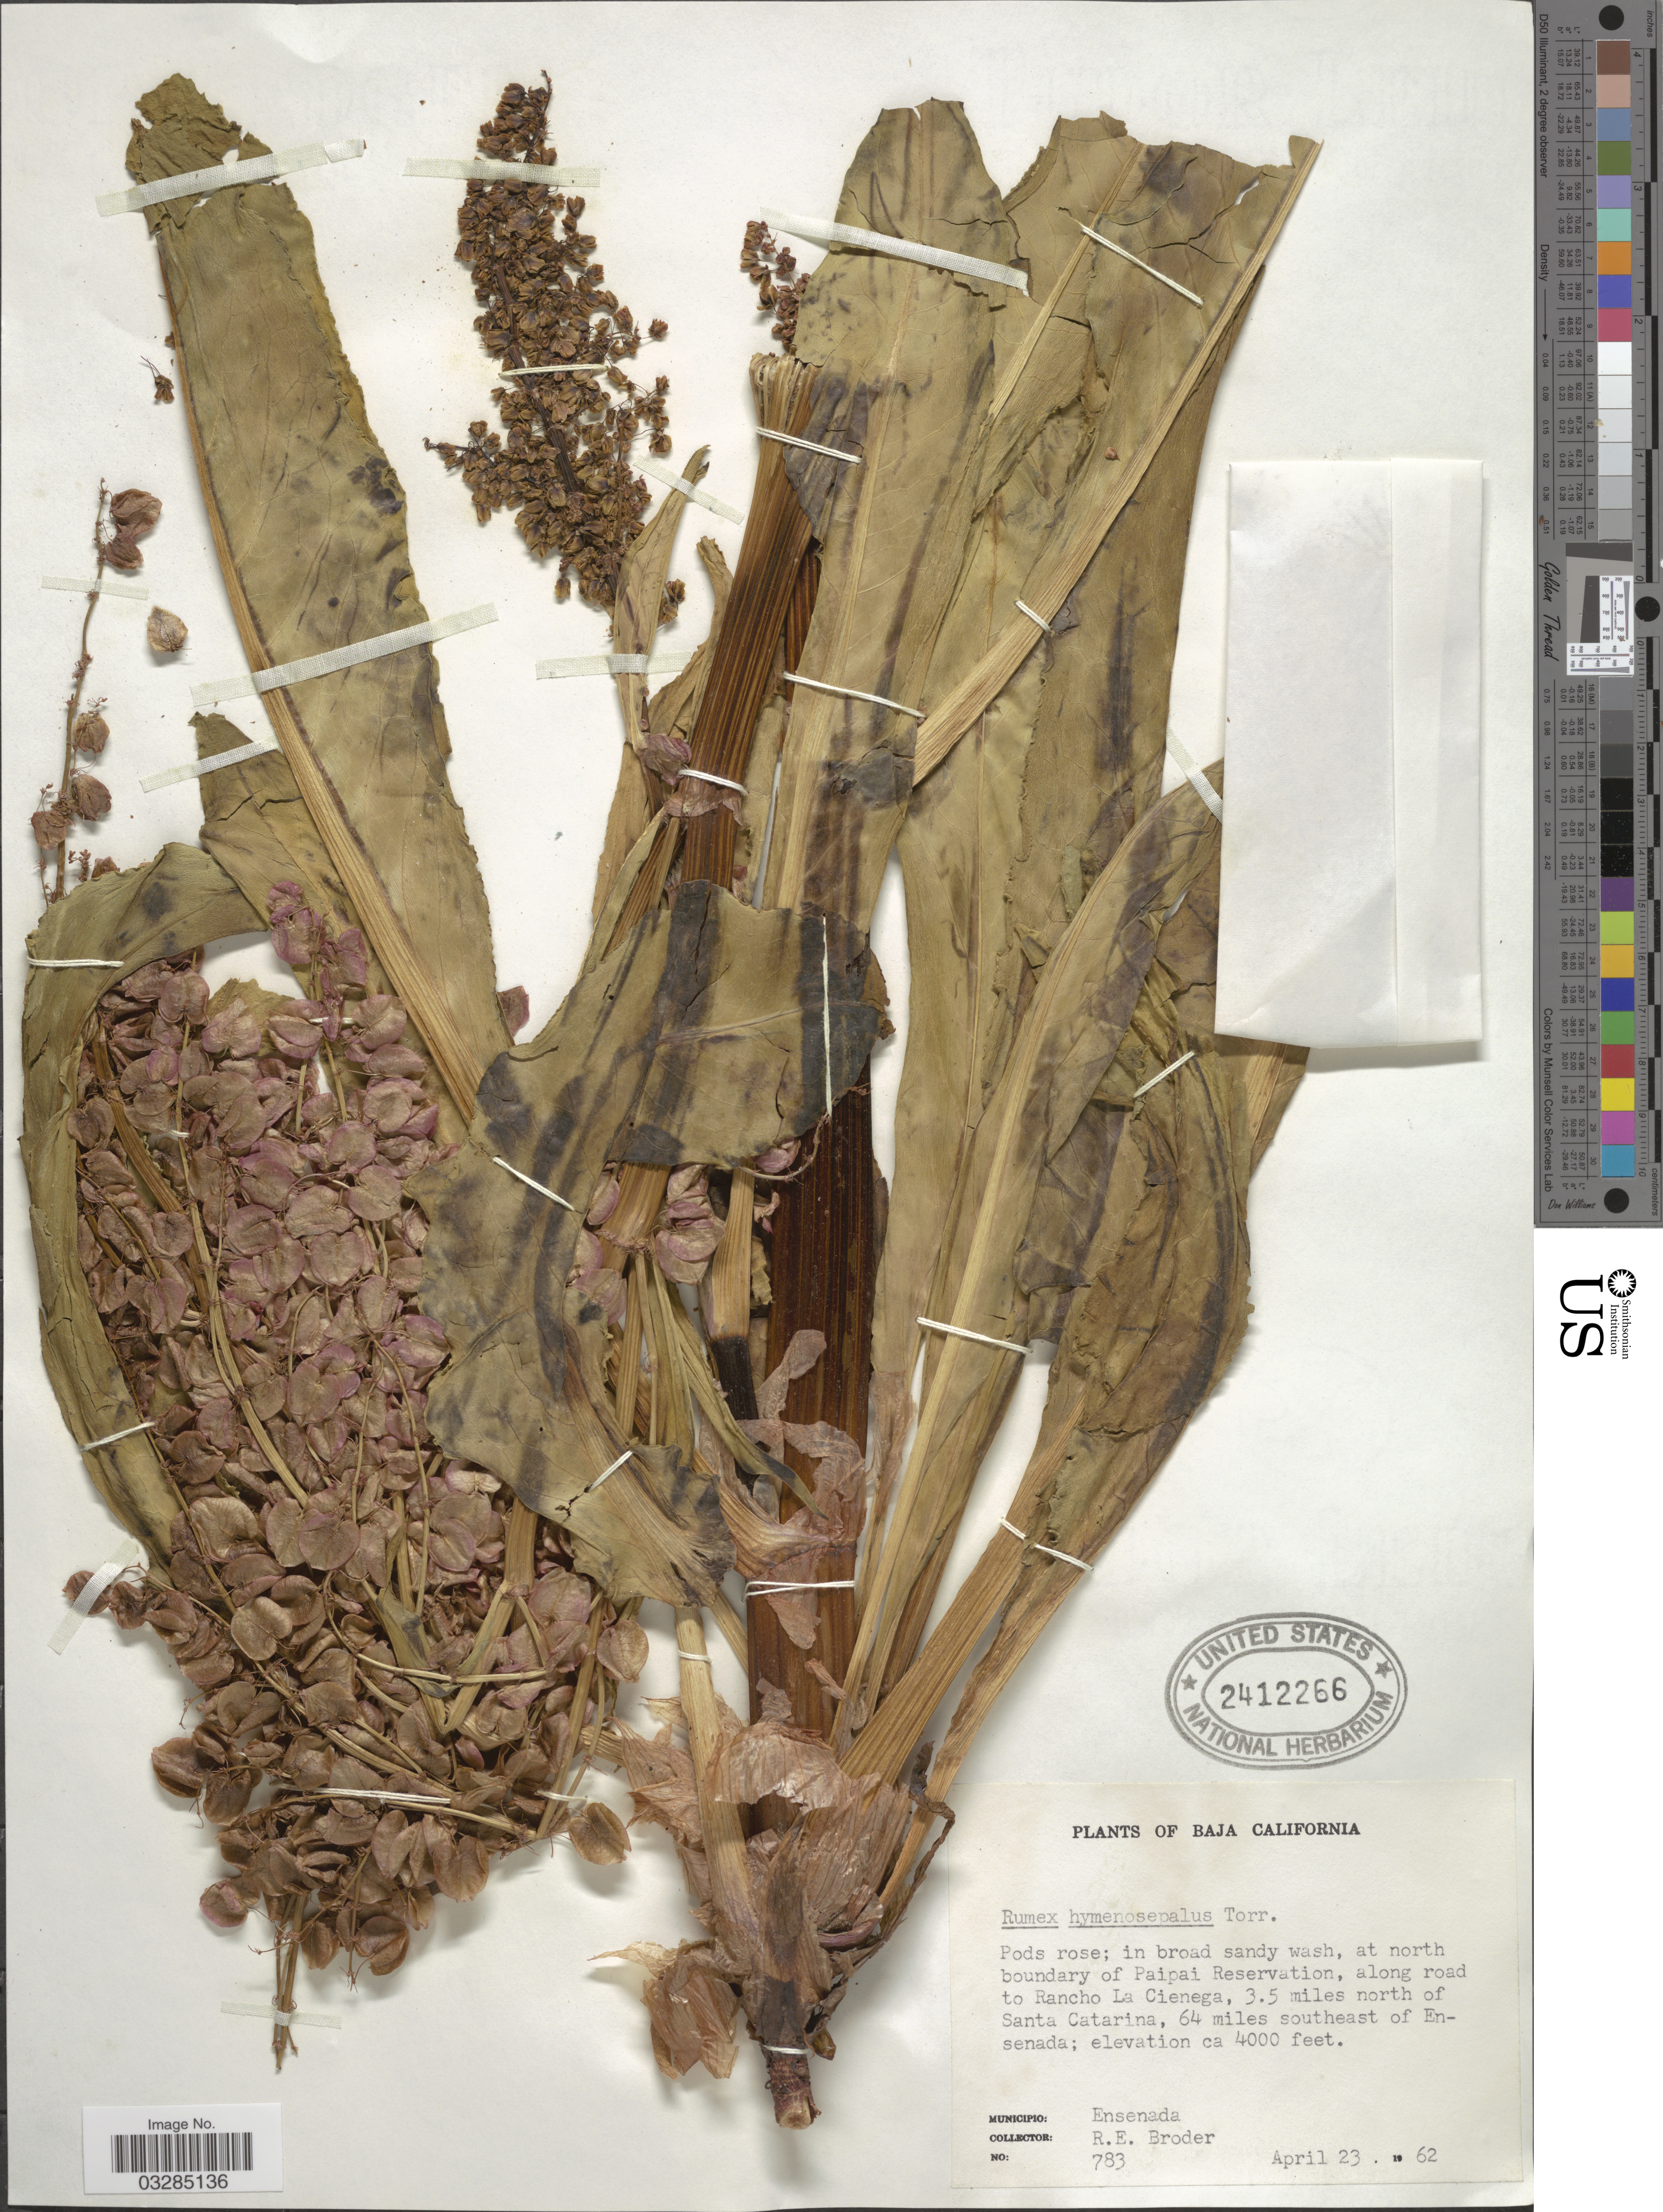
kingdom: Plantae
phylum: Tracheophyta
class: Magnoliopsida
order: Caryophyllales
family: Polygonaceae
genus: Rumex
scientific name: Rumex hymenosepalus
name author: Torr.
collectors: R. Broder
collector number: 783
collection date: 1962-04-23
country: Mexico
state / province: Baja California Norte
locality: At north boundary of Paipai Reservation, along road to Rancho La Cienega, 3.5 miles north of Santa Catarina, 64 miles southeast of Ensenada. Municipio Ensenada.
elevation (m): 1219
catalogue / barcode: US 2412266